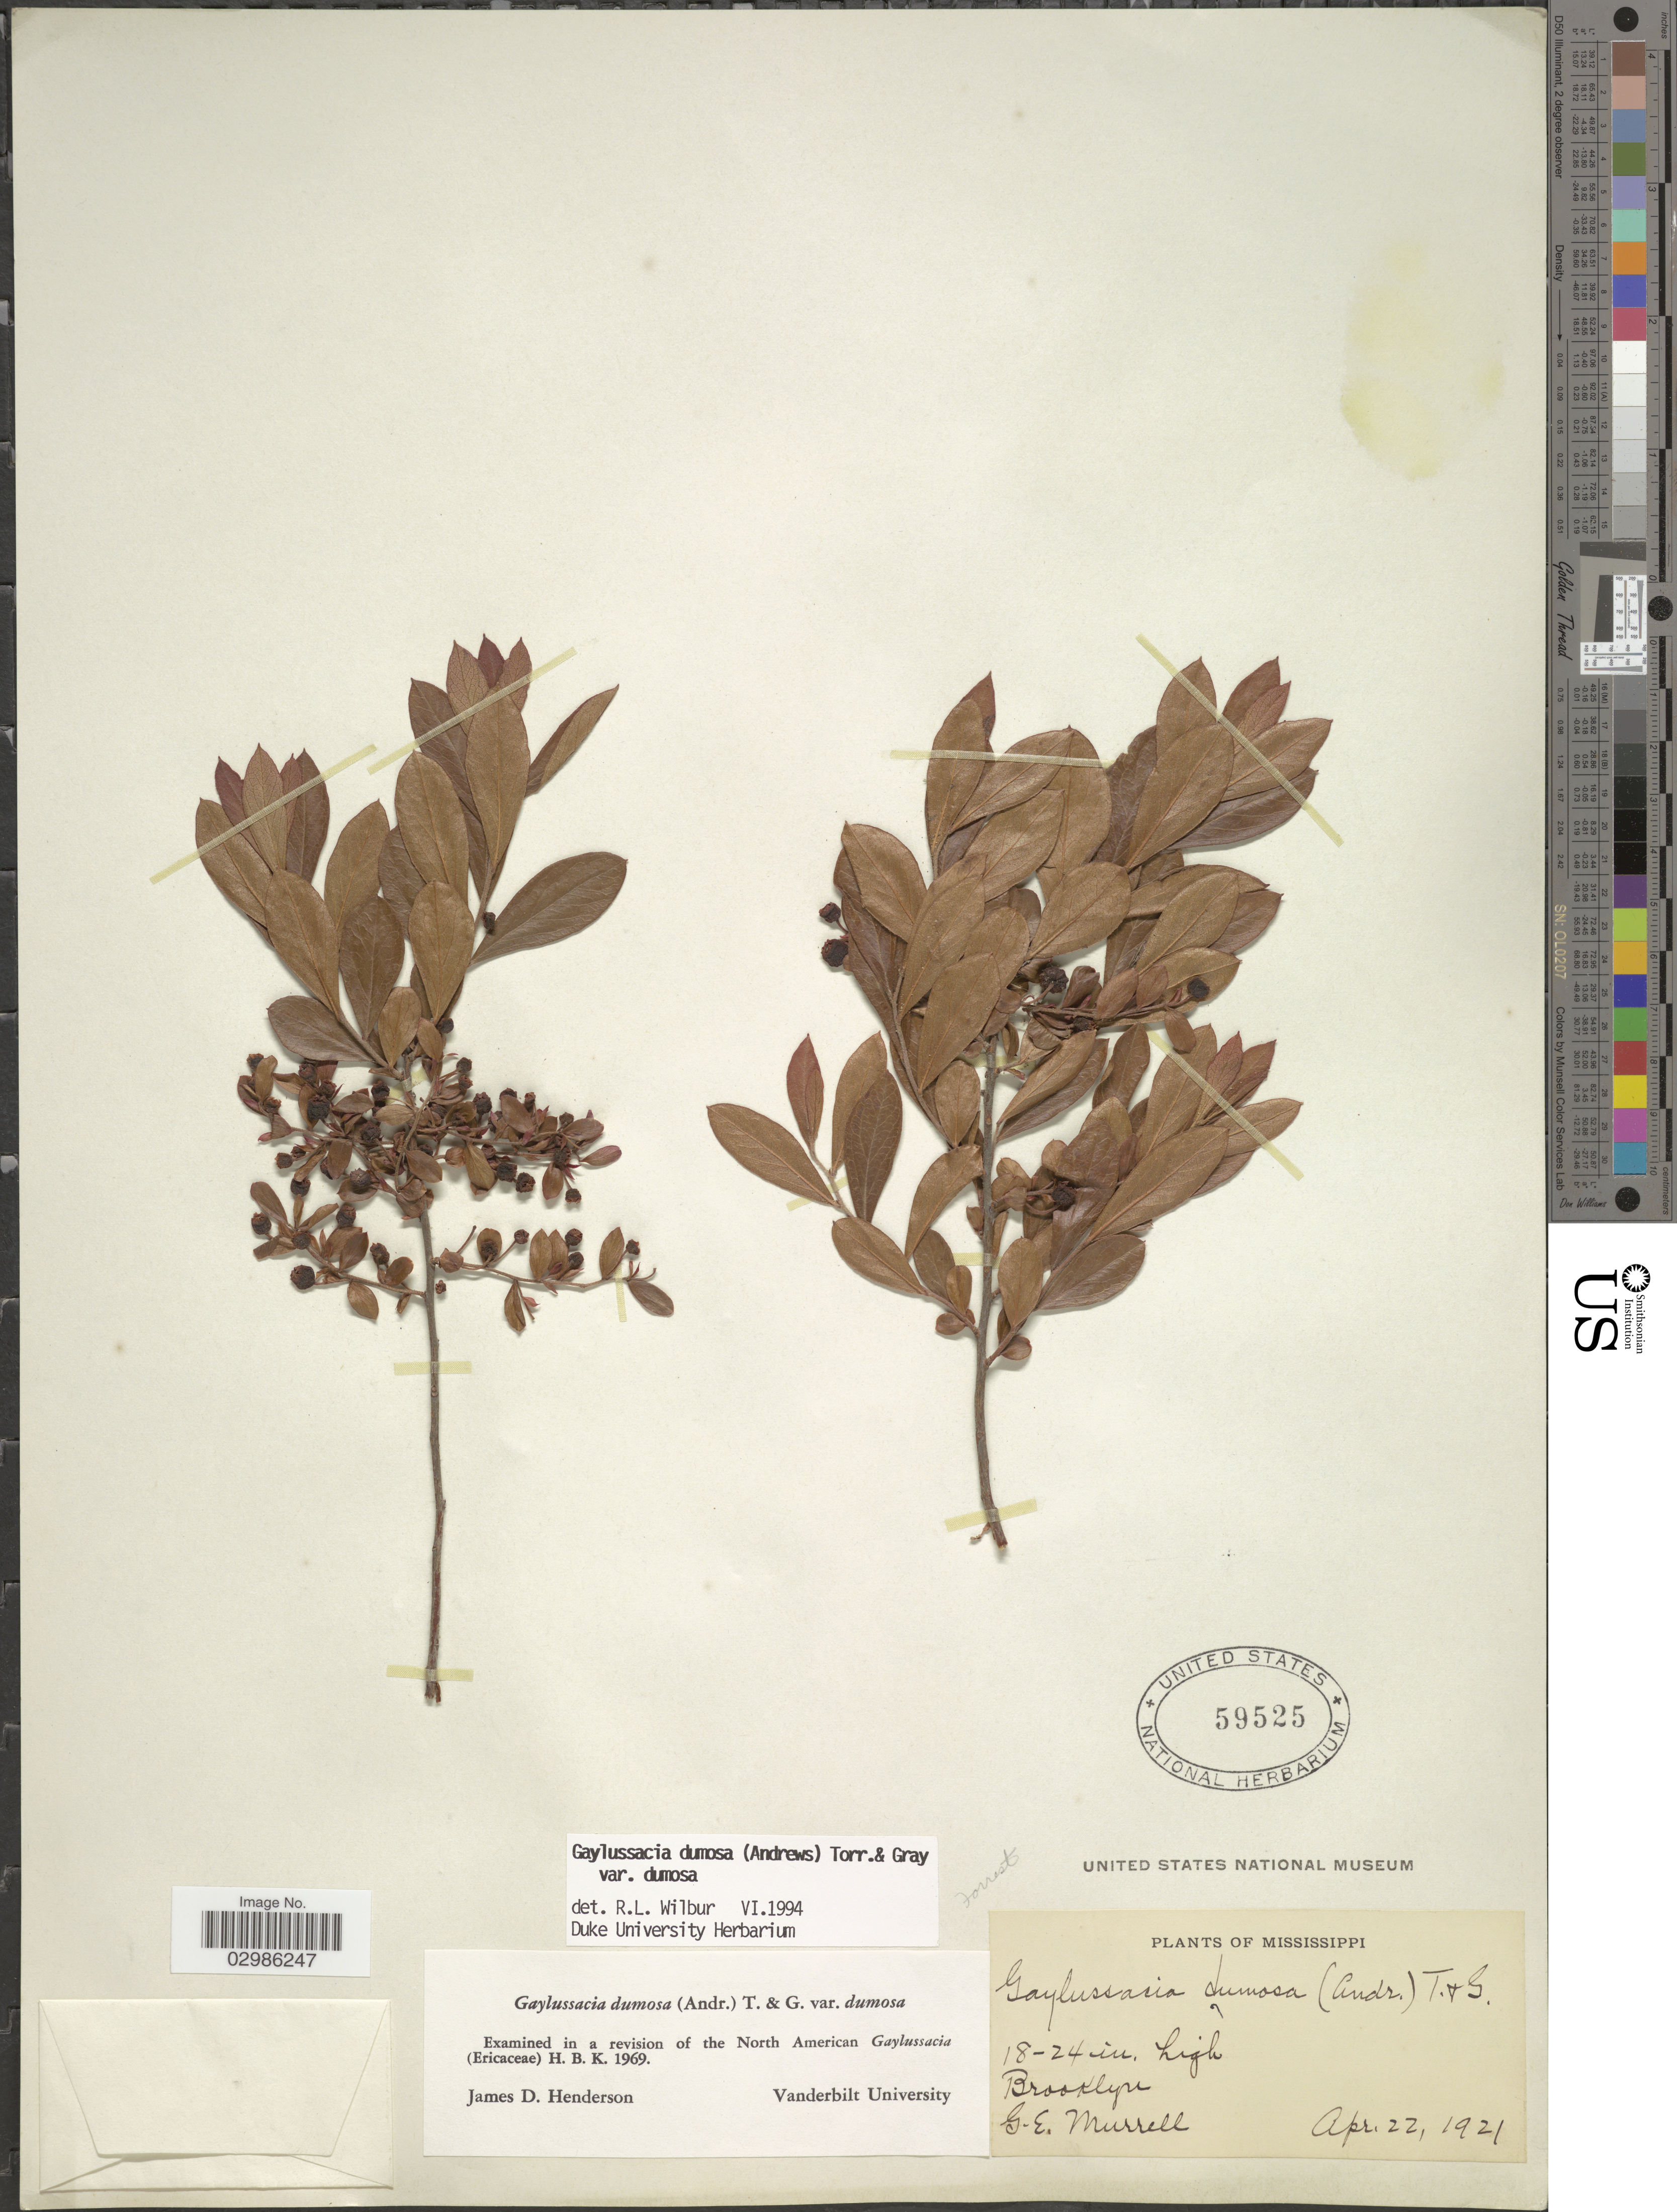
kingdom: Plantae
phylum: Tracheophyta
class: Magnoliopsida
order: Ericales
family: Ericaceae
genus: Gaylussacia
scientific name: Gaylussacia dumosa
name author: (Andrews) Torr. & A. Gray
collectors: G. Murrell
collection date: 1921-04-22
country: United States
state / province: Mississippi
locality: Brooklyn.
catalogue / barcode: US 59525